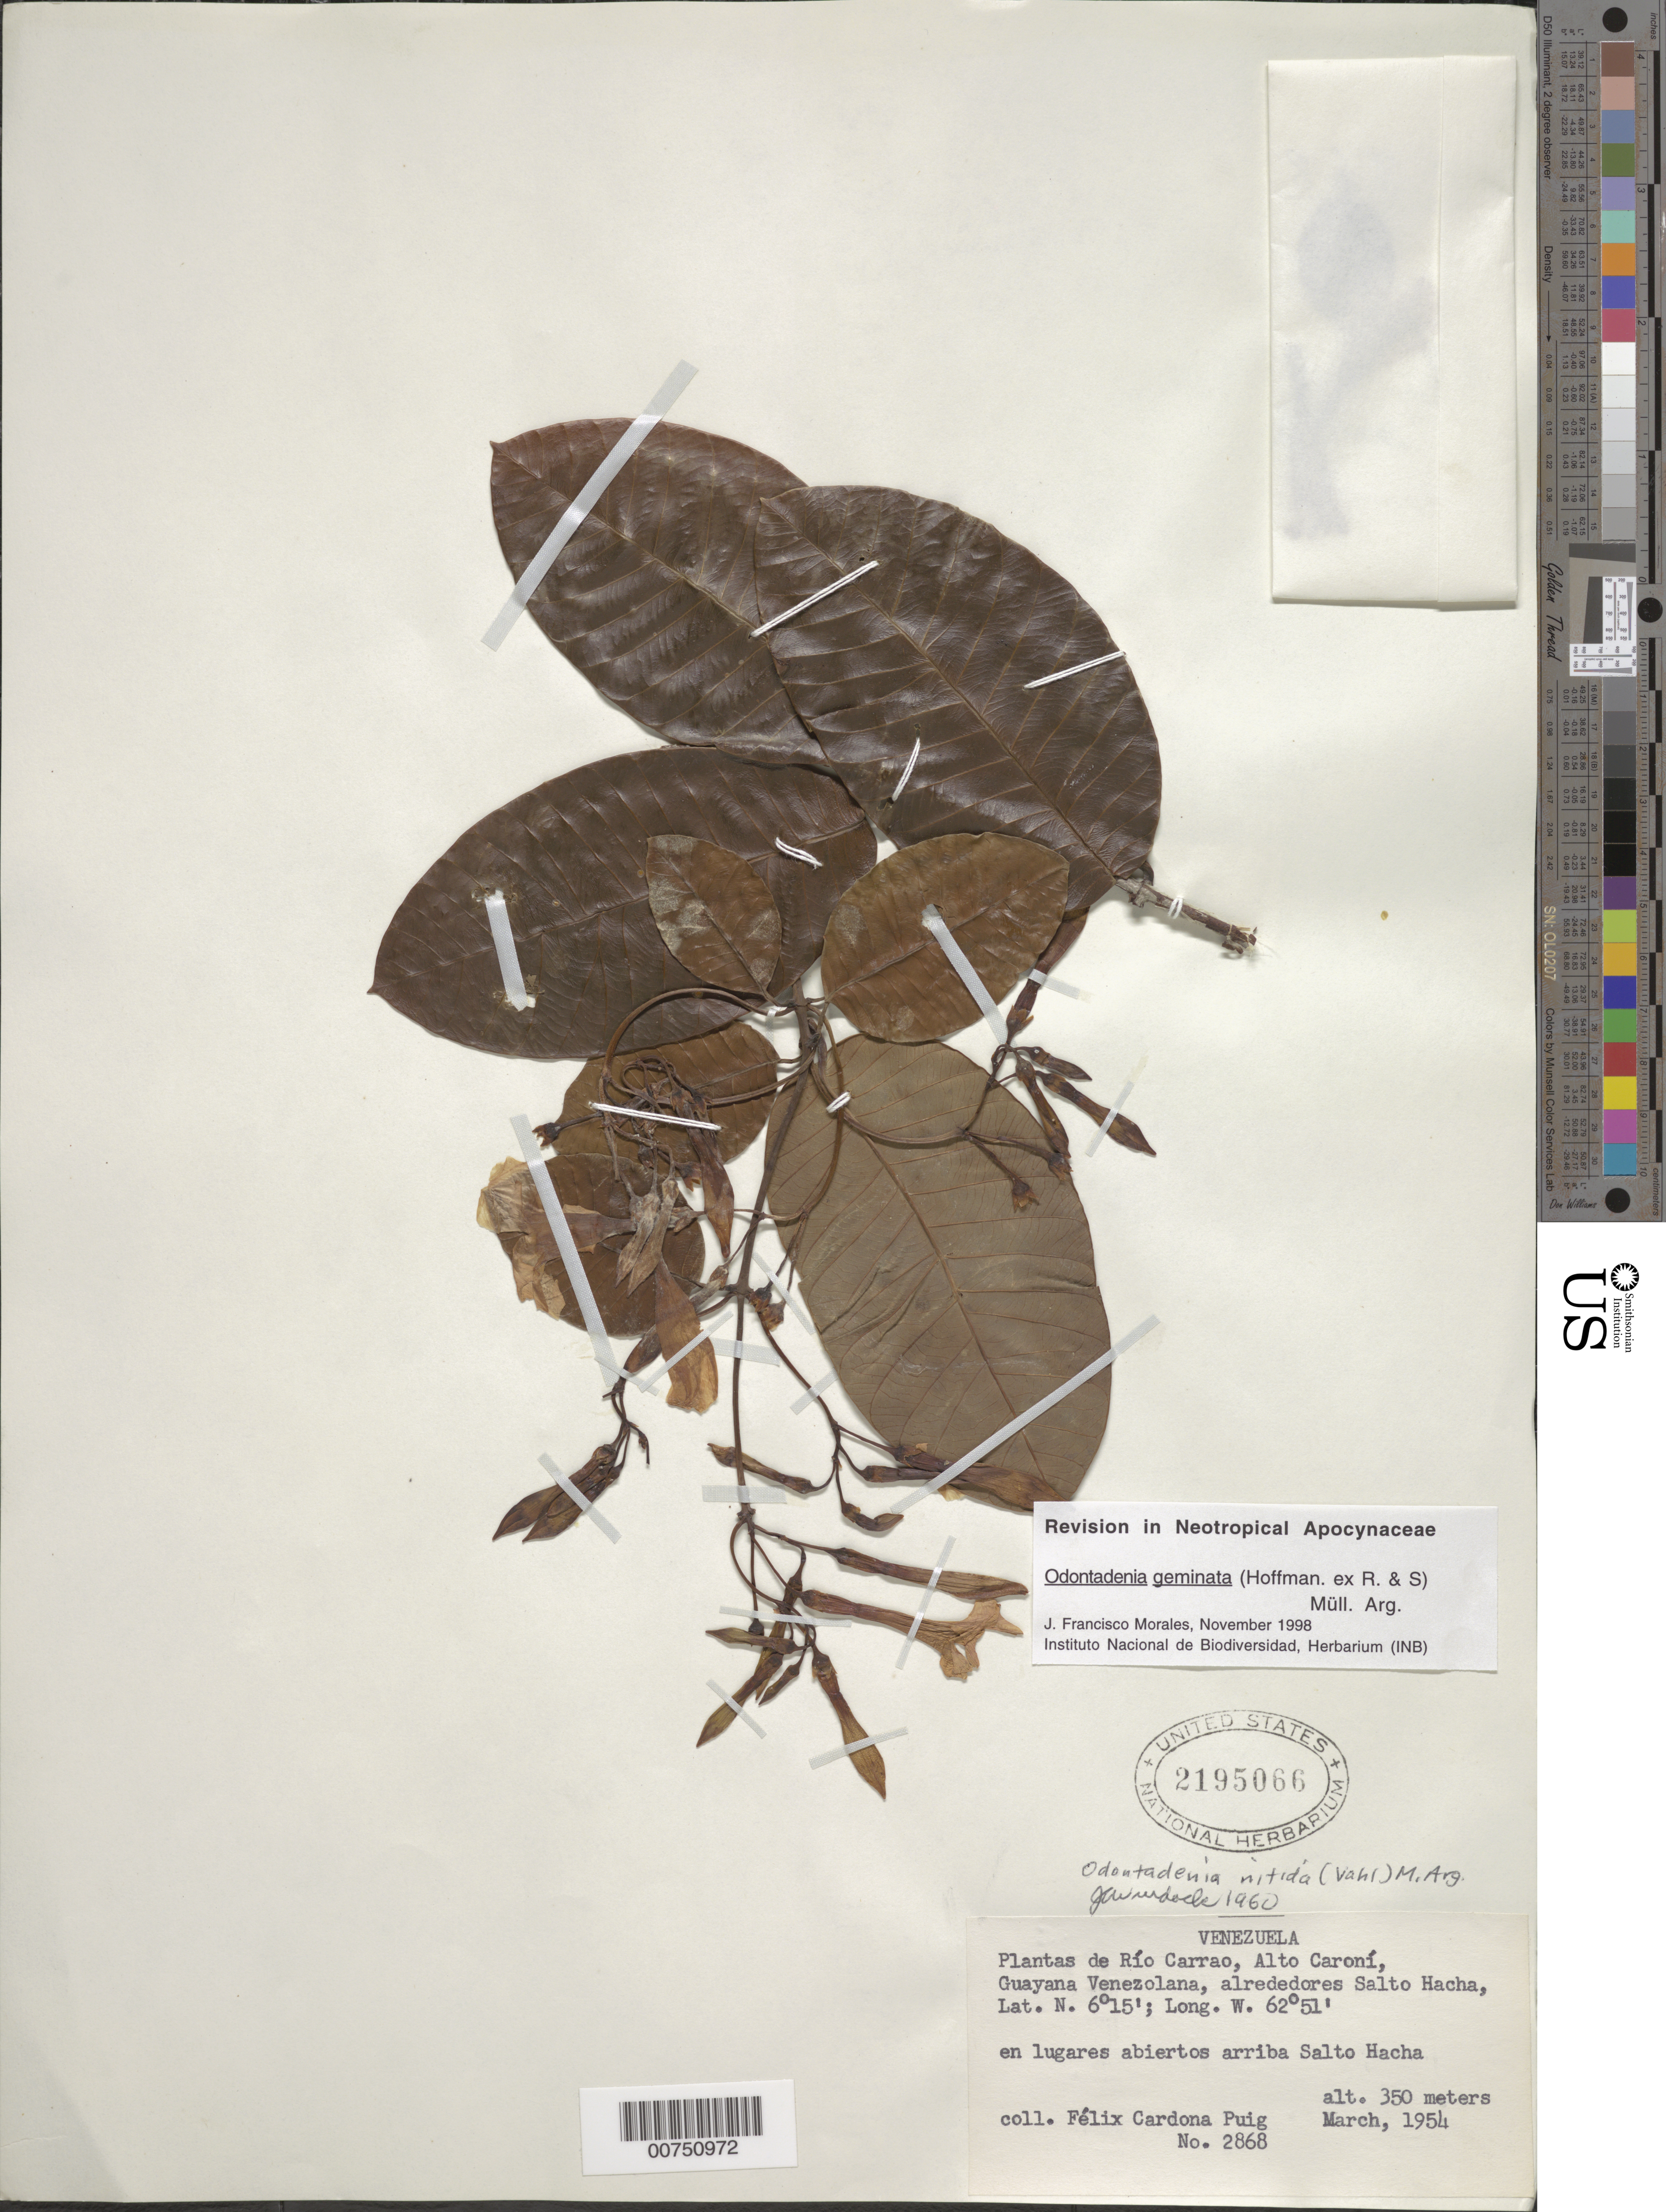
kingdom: Plantae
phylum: Tracheophyta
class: Magnoliopsida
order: Gentianales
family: Apocynaceae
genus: Odontadenia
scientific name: Odontadenia geminata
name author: (Hoffmanns. ex Roem. & Schult.) Müll. Arg.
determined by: Morales, J. F.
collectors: F. Cardona Puig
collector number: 2868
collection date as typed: Mar-54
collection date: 1954-03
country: Venezuela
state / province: Bolívar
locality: Alto Río Caroni, Rio Carrao, Salto Hacha, Guayana Venezolana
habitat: Lugares abiertos arriba Salto Hacha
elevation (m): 350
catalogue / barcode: US 2195066